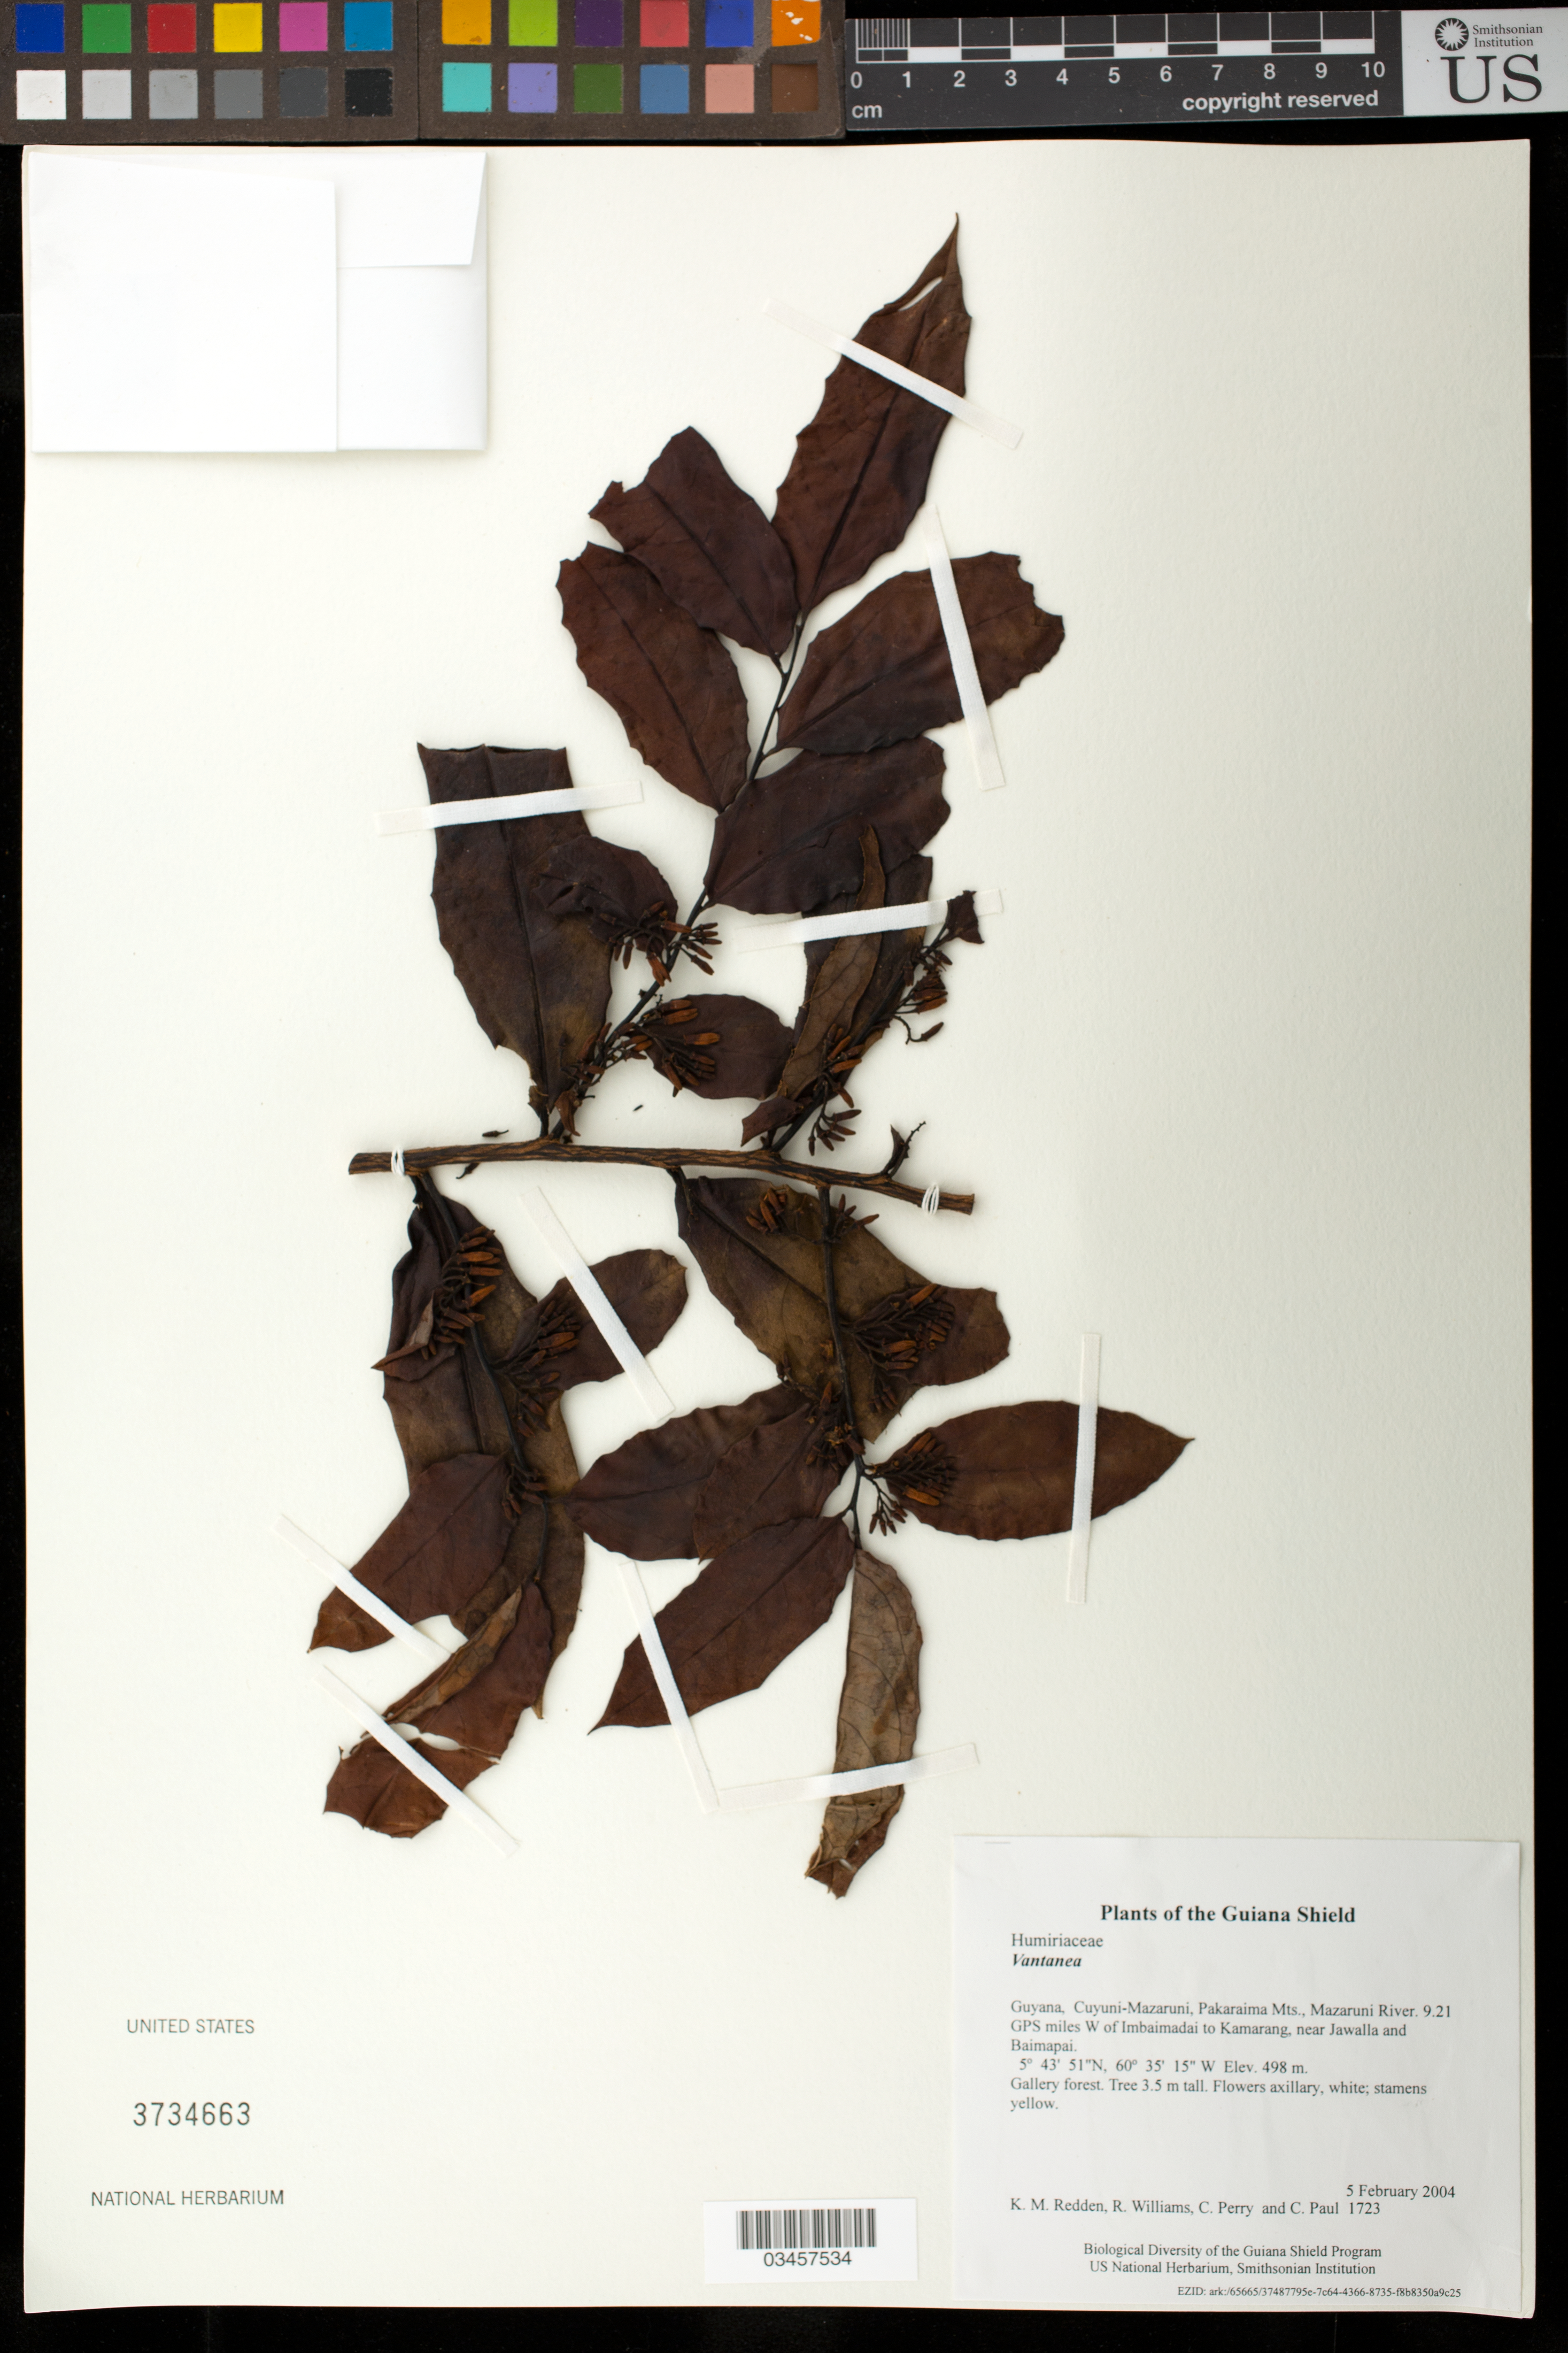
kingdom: Plantae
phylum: Tracheophyta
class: Magnoliopsida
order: Malpighiales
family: Humiriaceae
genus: Vantanea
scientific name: Vantanea sp.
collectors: K. M. Redden, R. Williams, C. Perry & C. Paul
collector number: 1723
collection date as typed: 5 February 2004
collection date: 2004-02-05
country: Guyana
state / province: Cuyuni-Mazaruni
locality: Pakaraima Mts., Mazaruni River. 9.21 GPS miles W of Imbaimadai to Kamarang, near Jawalla and Baimapai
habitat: Gallery forest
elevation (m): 498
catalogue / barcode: US 3734663